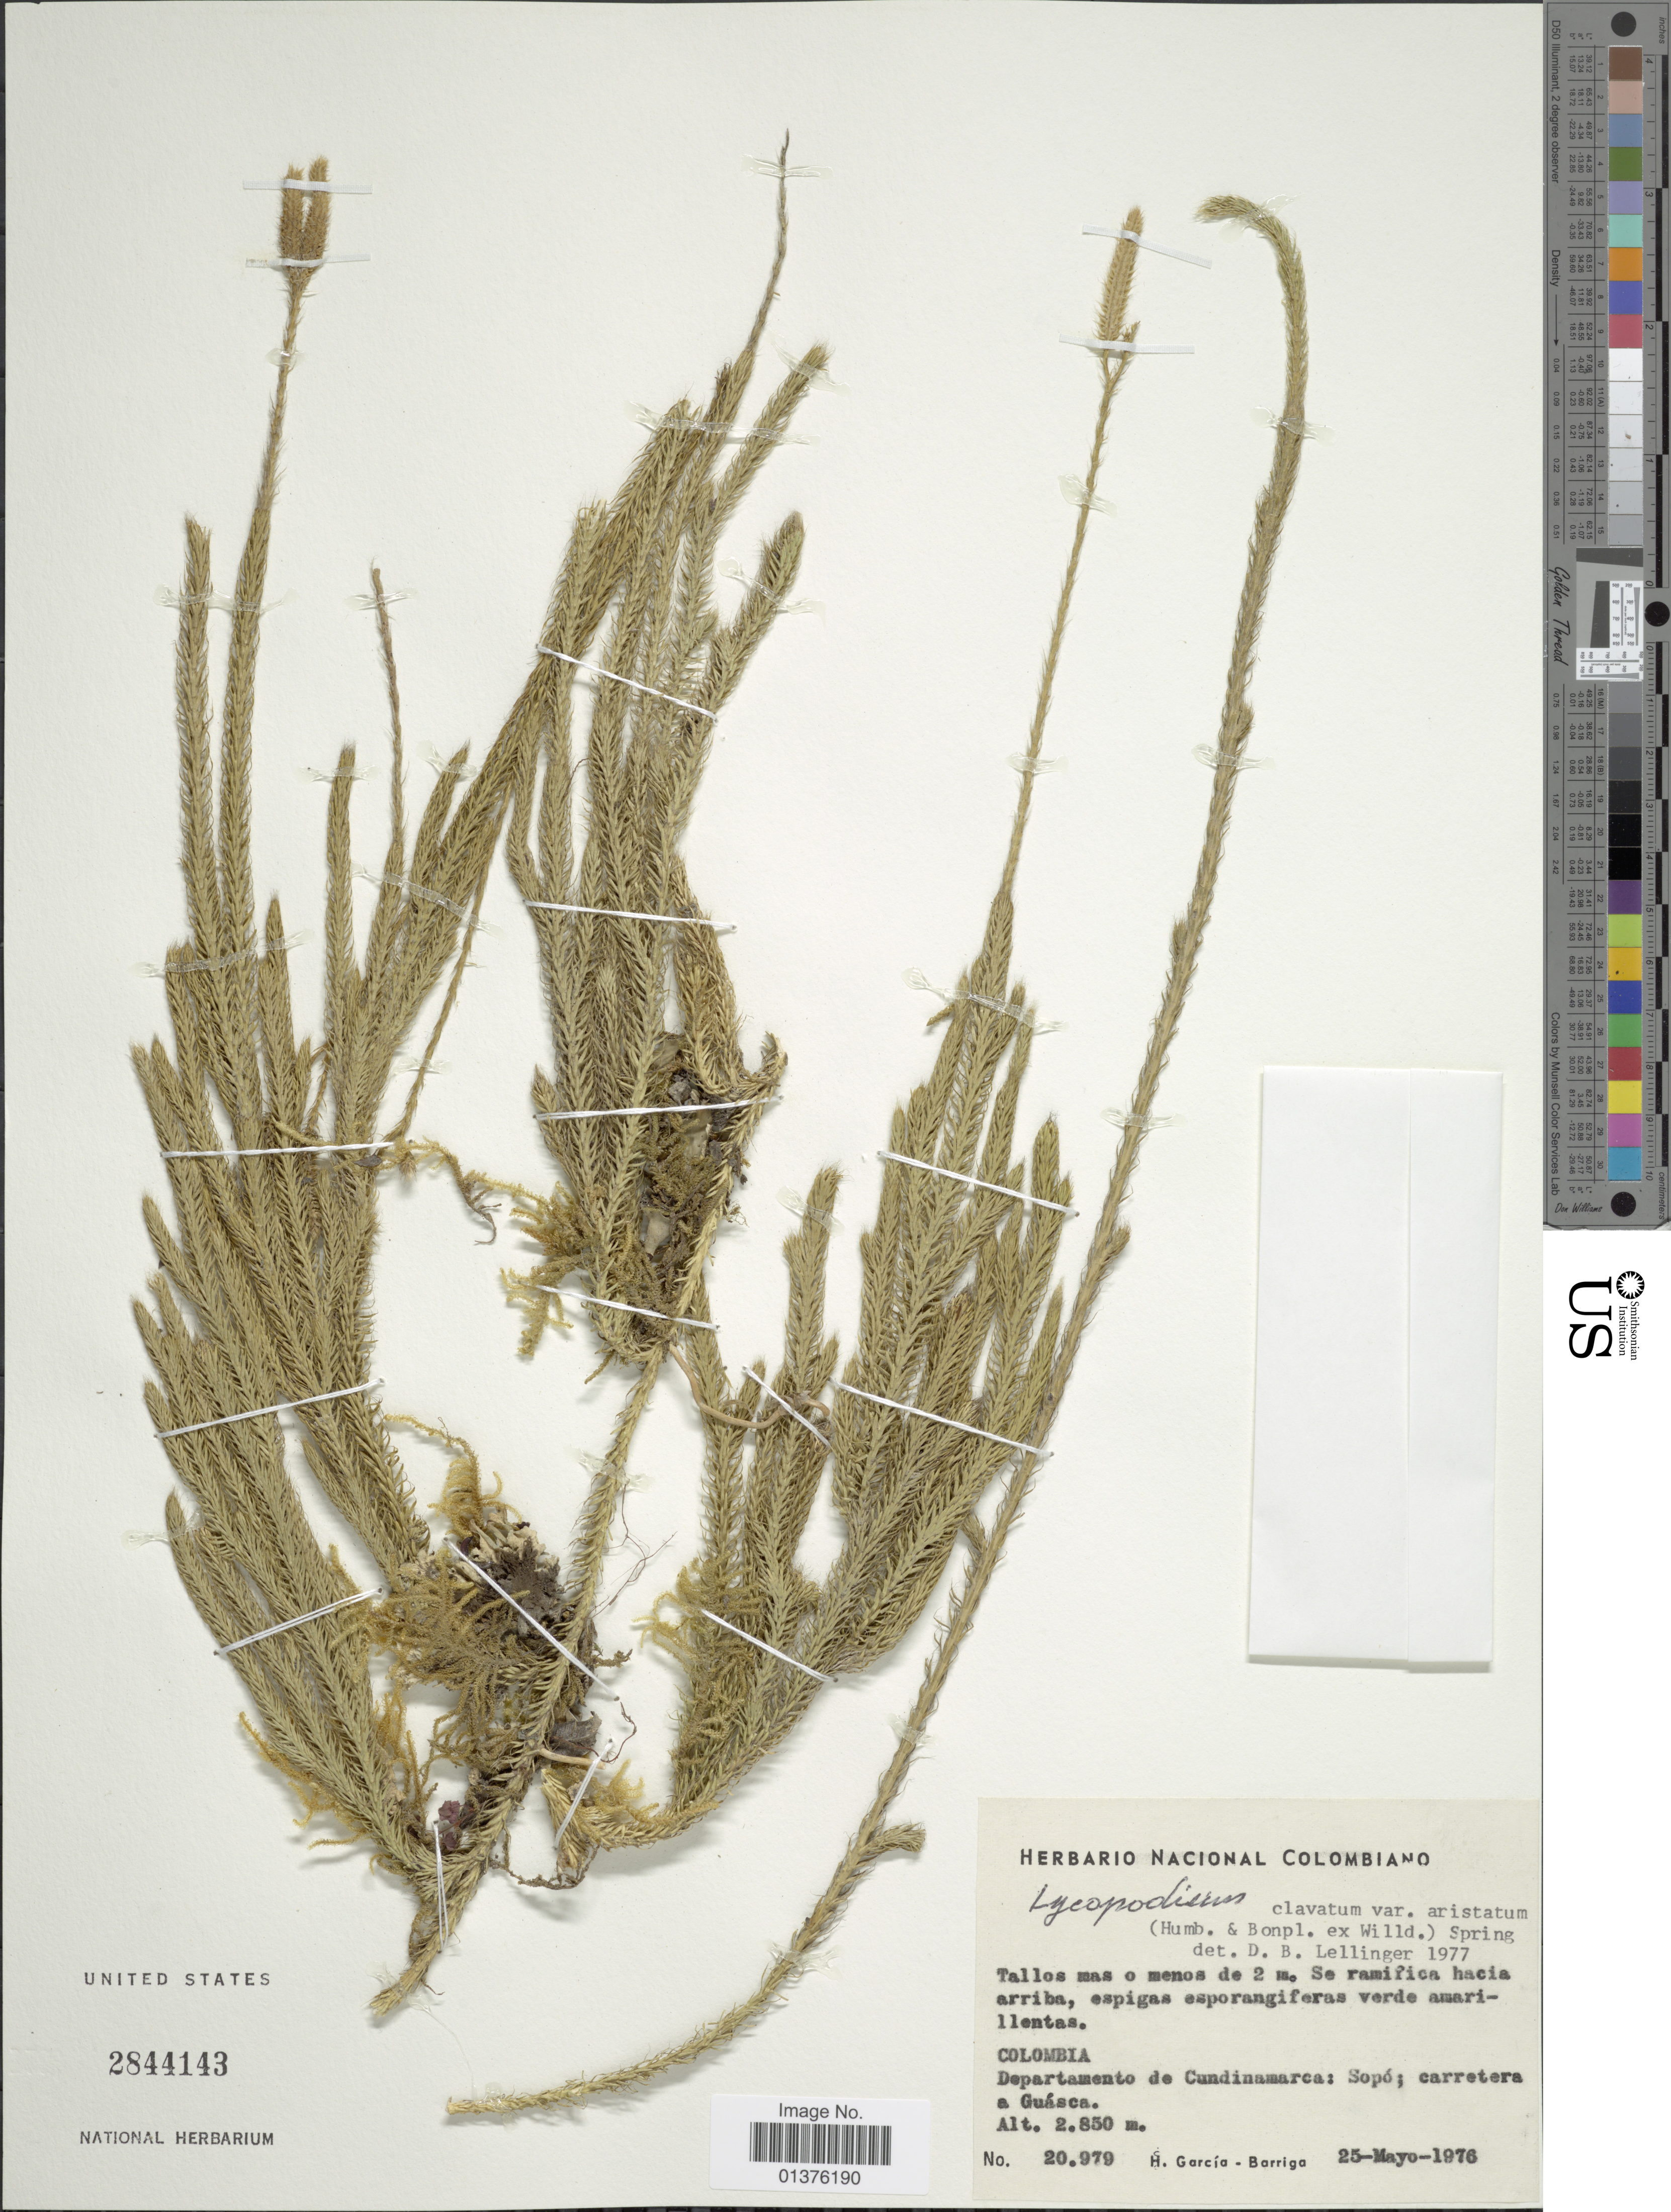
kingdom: Plantae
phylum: Tracheophyta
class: Lycopodiopsida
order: Lycopodiales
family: Lycopodiaceae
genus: Lycopodium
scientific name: Lycopodium clavatum subsp. clavatum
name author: L.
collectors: H. García Barriga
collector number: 20979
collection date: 1976-05-25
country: Colombia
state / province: Cundinamarca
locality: Departamento de Cundinamarca: Sopó; carretera a Guásca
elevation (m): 2850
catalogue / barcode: US 2844143